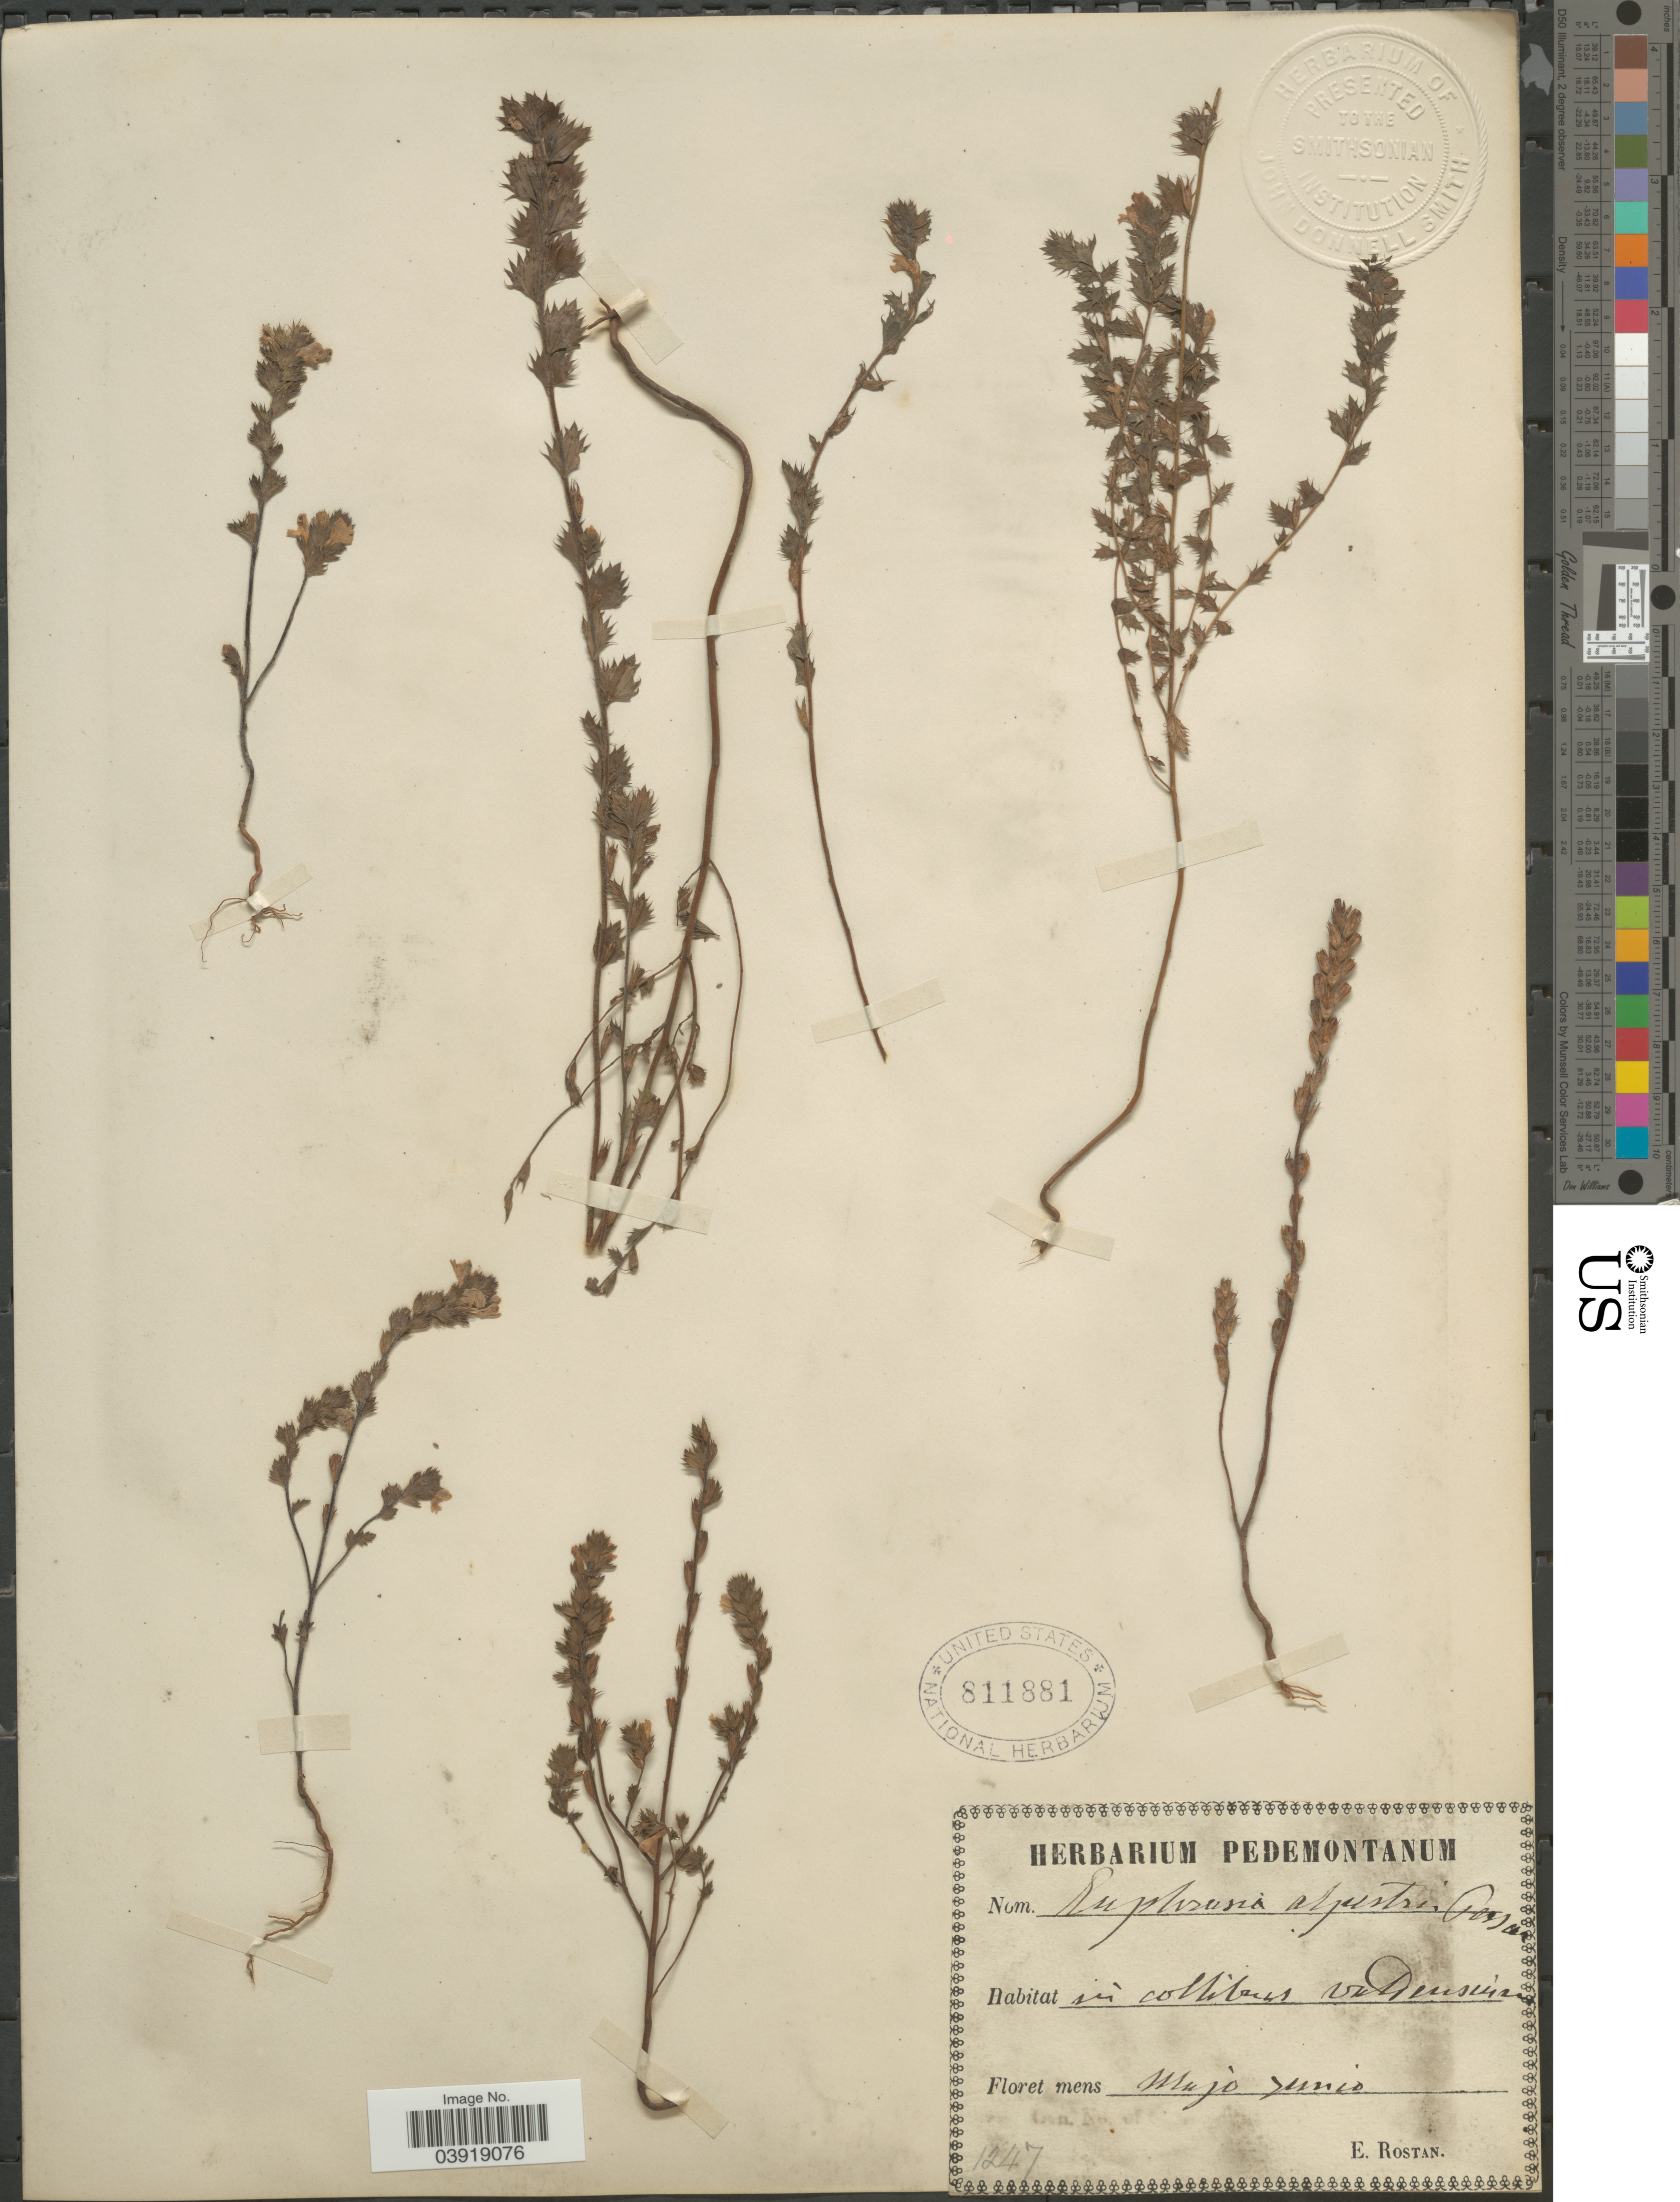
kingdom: Plantae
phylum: Tracheophyta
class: Magnoliopsida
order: Lamiales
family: Orobanchaceae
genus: Euphrasia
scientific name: Euphrasia alpestris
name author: Harz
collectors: E. Rostan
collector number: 1247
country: Italy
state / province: Piedmont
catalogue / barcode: US 811881